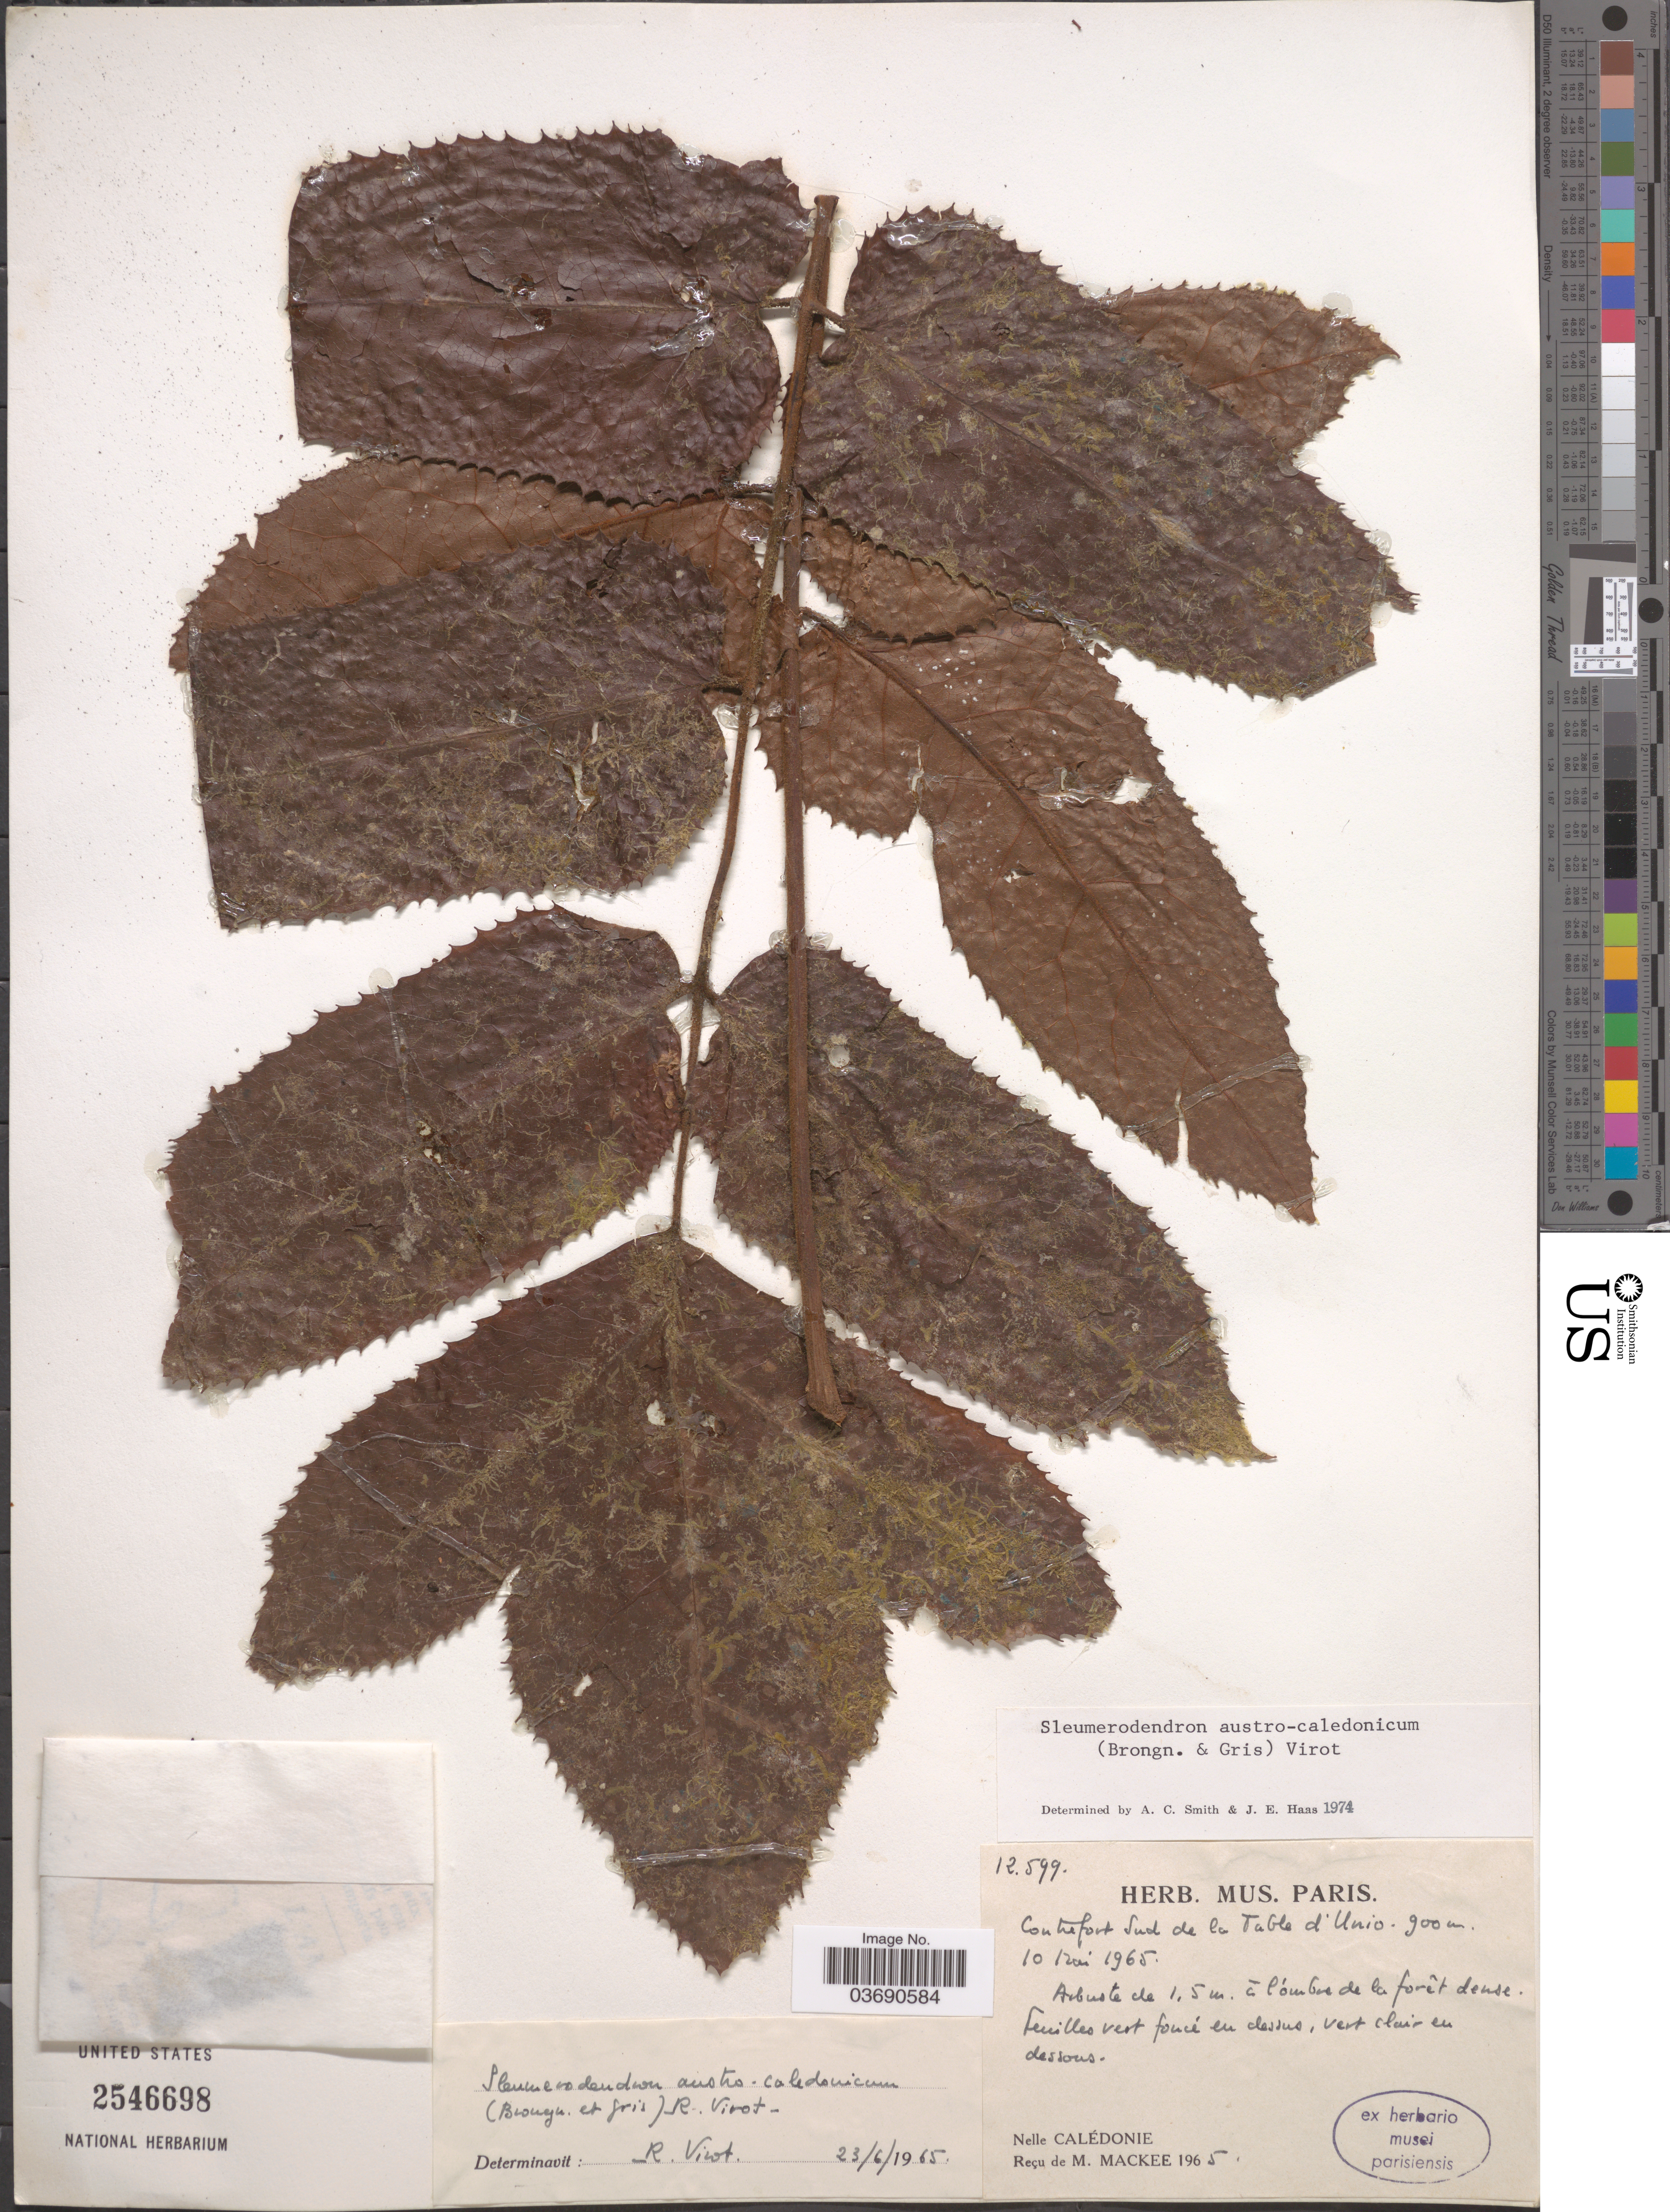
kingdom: Plantae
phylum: Tracheophyta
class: Magnoliopsida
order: Proteales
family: Proteaceae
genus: Sleumerodendron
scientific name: Sleumerodendron austro-caledonicum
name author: (Brongn.) R. Virot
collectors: M. Mackee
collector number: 12599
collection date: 1965-03-10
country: New Caledonia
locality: Contrefort Sud de la Table d'Unio.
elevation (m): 900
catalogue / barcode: US 2546698